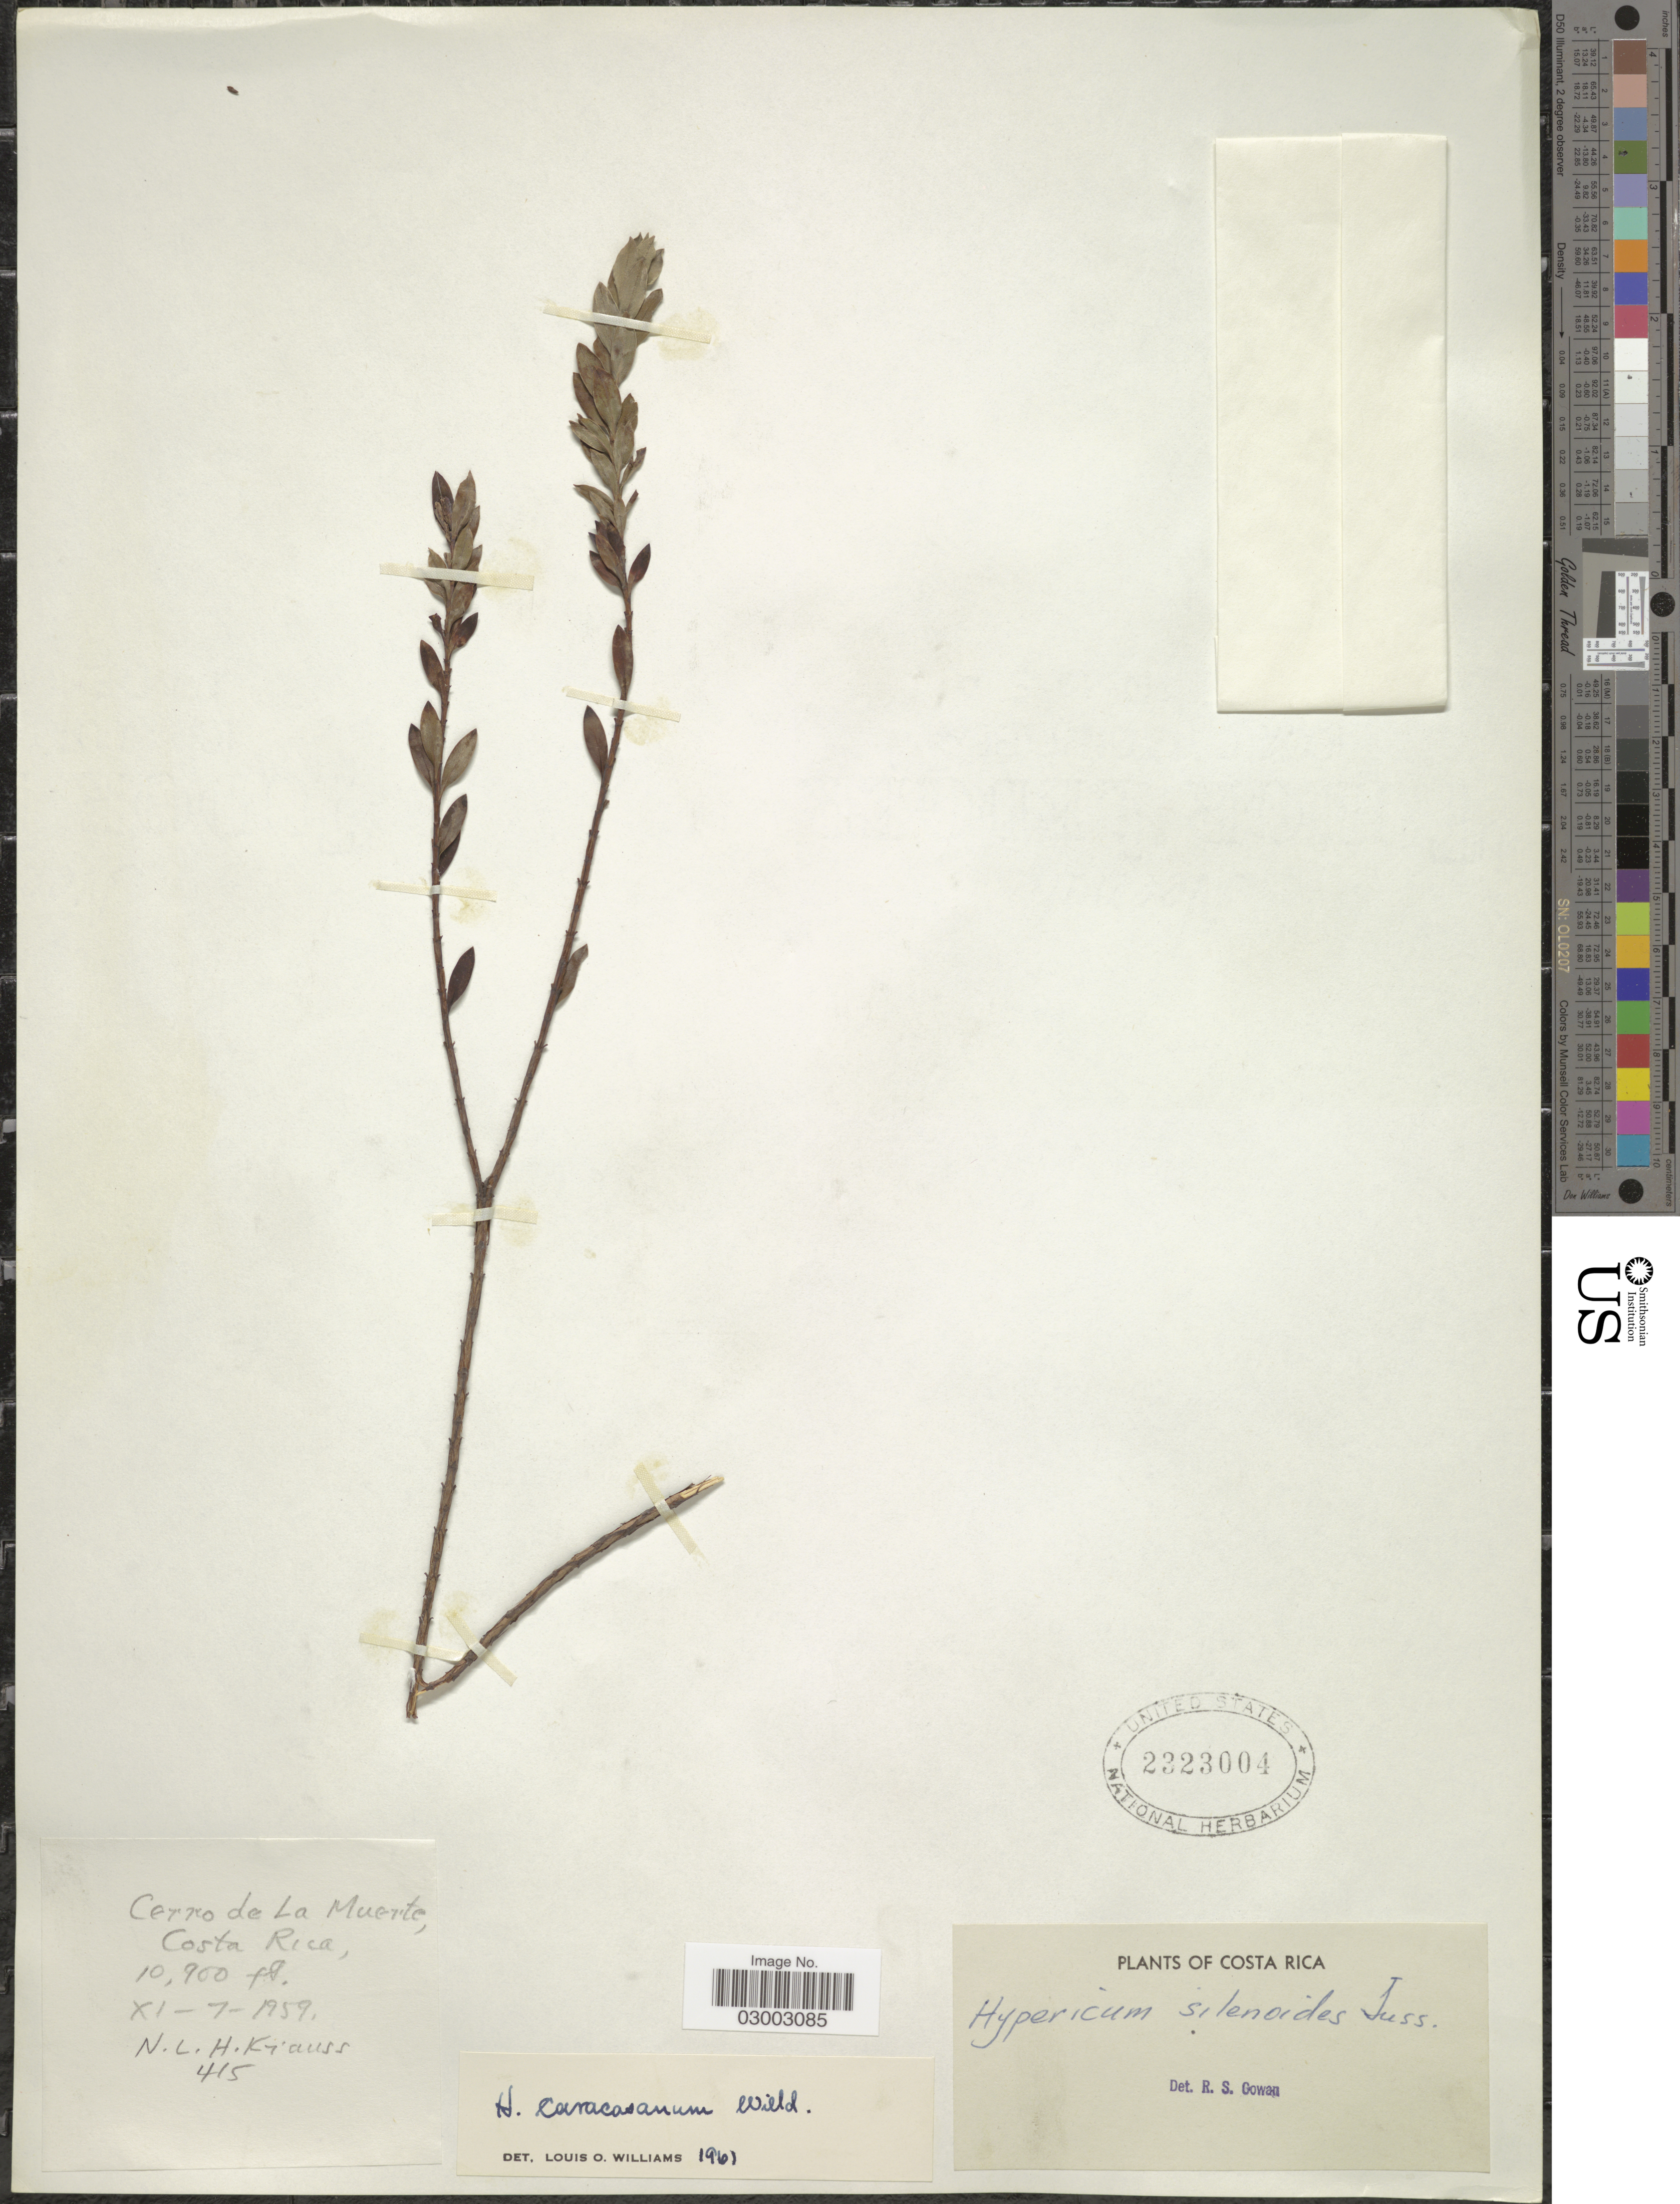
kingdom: Plantae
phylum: Tracheophyta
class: Magnoliopsida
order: Malpighiales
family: Hypericaceae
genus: Hypericum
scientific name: Hypericum caracasanum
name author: Willd.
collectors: N. Krauss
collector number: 415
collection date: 1959-11-07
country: Costa Rica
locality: Cerro de La Muerte.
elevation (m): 3322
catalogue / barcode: US 2323004